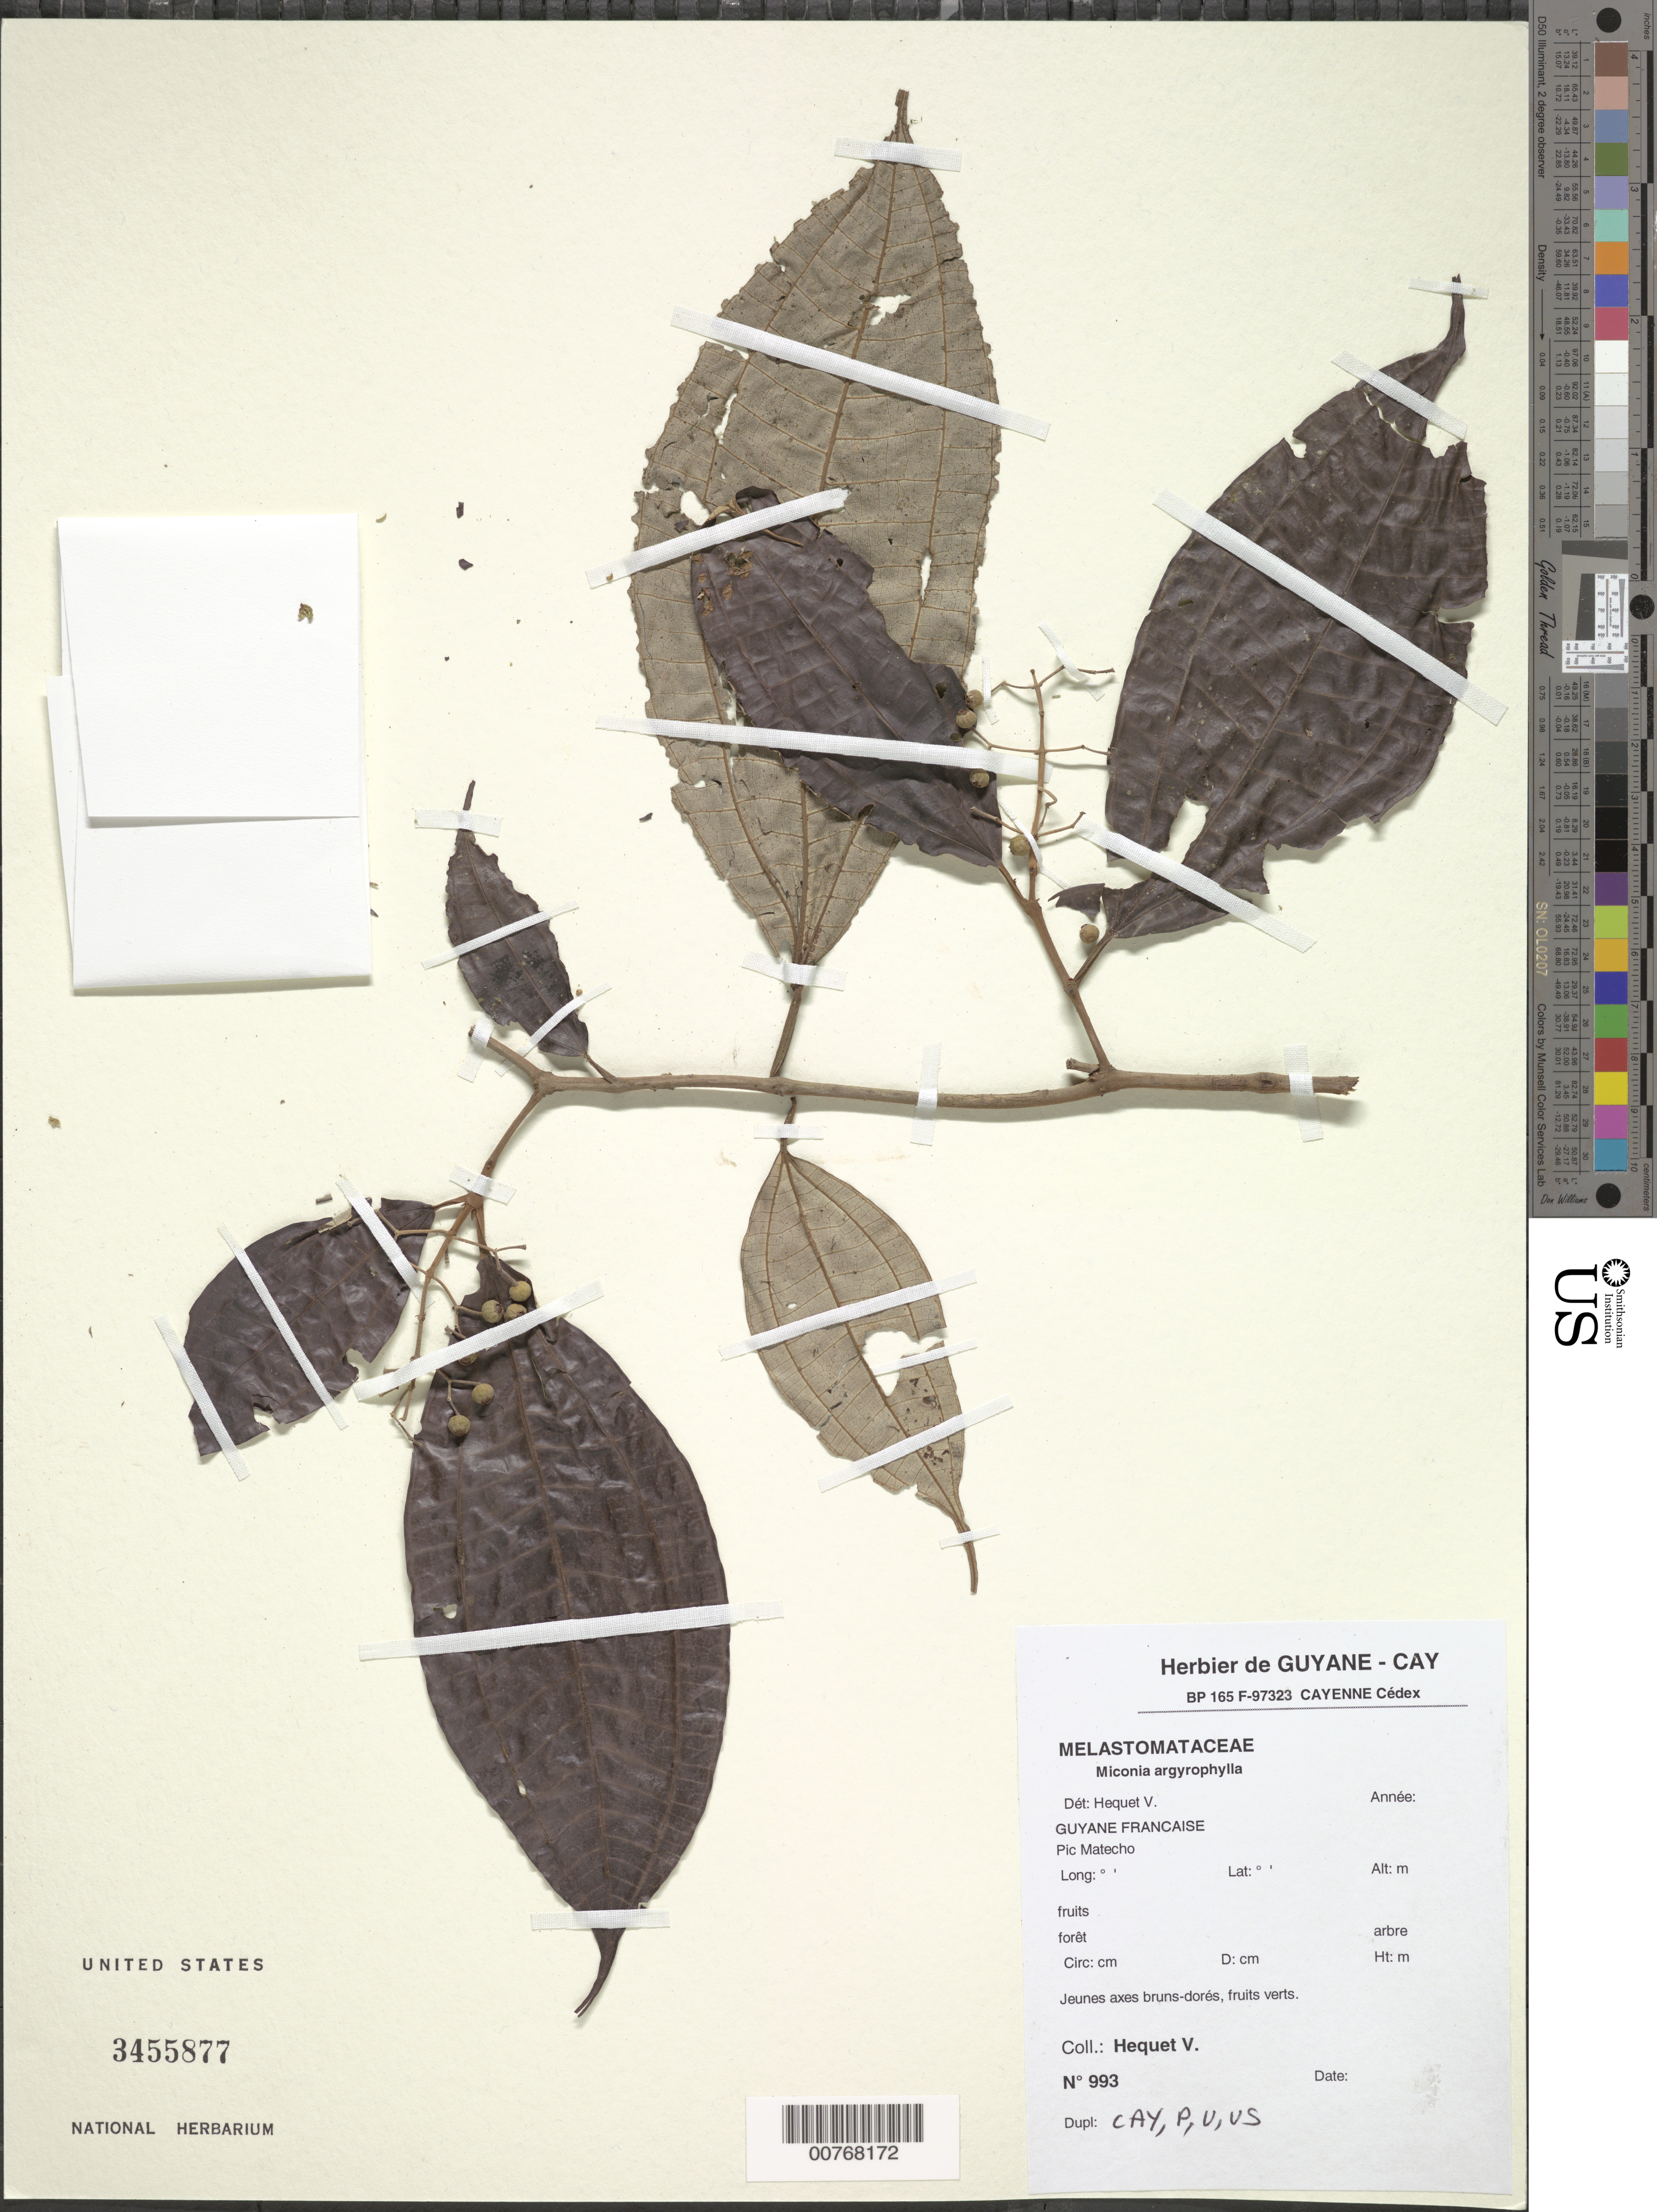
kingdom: Plantae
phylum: Tracheophyta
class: Magnoliopsida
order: Myrtales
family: Melastomataceae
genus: Miconia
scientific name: Miconia argyrophylla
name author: DC.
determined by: Hequet, V.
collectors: V. Hequet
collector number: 993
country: French Guiana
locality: Pic Matécho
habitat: Forêt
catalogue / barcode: US 3455877